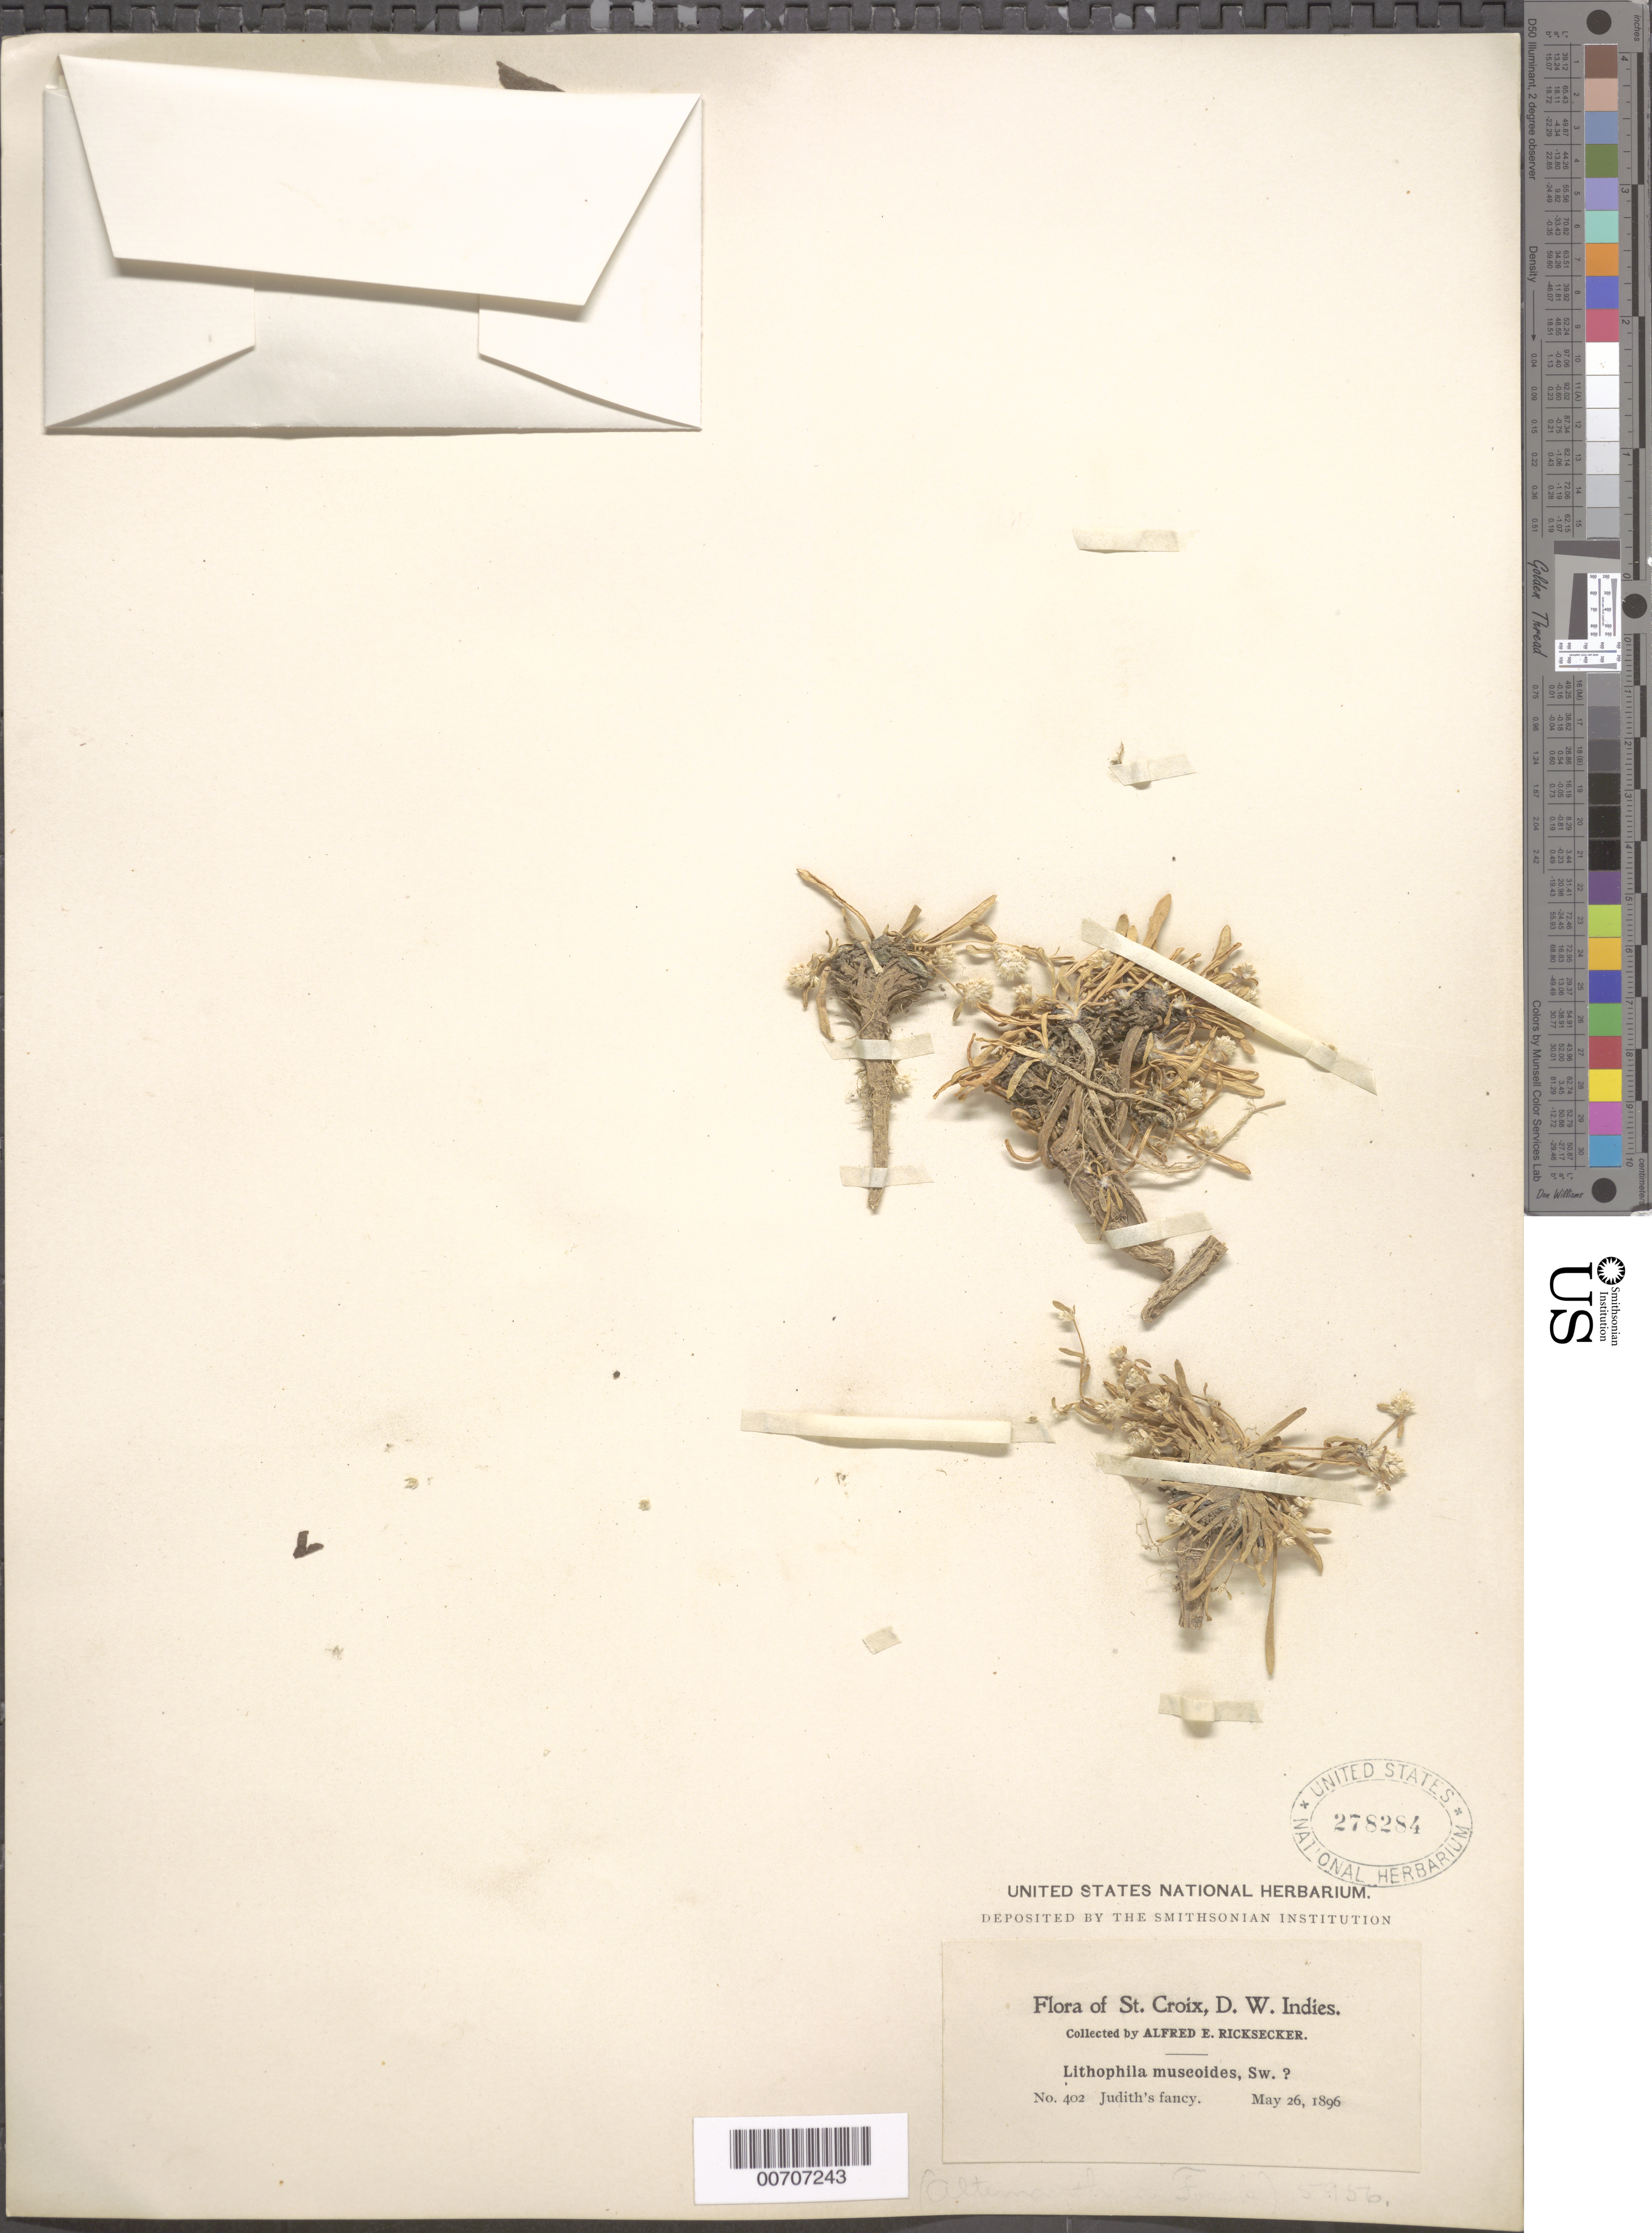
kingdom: Plantae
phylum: Tracheophyta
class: Magnoliopsida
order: Caryophyllales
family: Amaranthaceae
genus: Gomphrena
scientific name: Gomphrena muscoides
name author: (Sw.) T. Ortuño & Borsch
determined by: Strong, Mark T., (BOT), Smithsonian Institution - National Museum of Natural History (UNITED STATES)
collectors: A. E. Ricksecker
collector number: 402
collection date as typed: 26 May 1896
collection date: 1896-05-26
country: U.S. Virgin Islands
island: St. Croix Island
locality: Judith's fancy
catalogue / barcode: US 278284